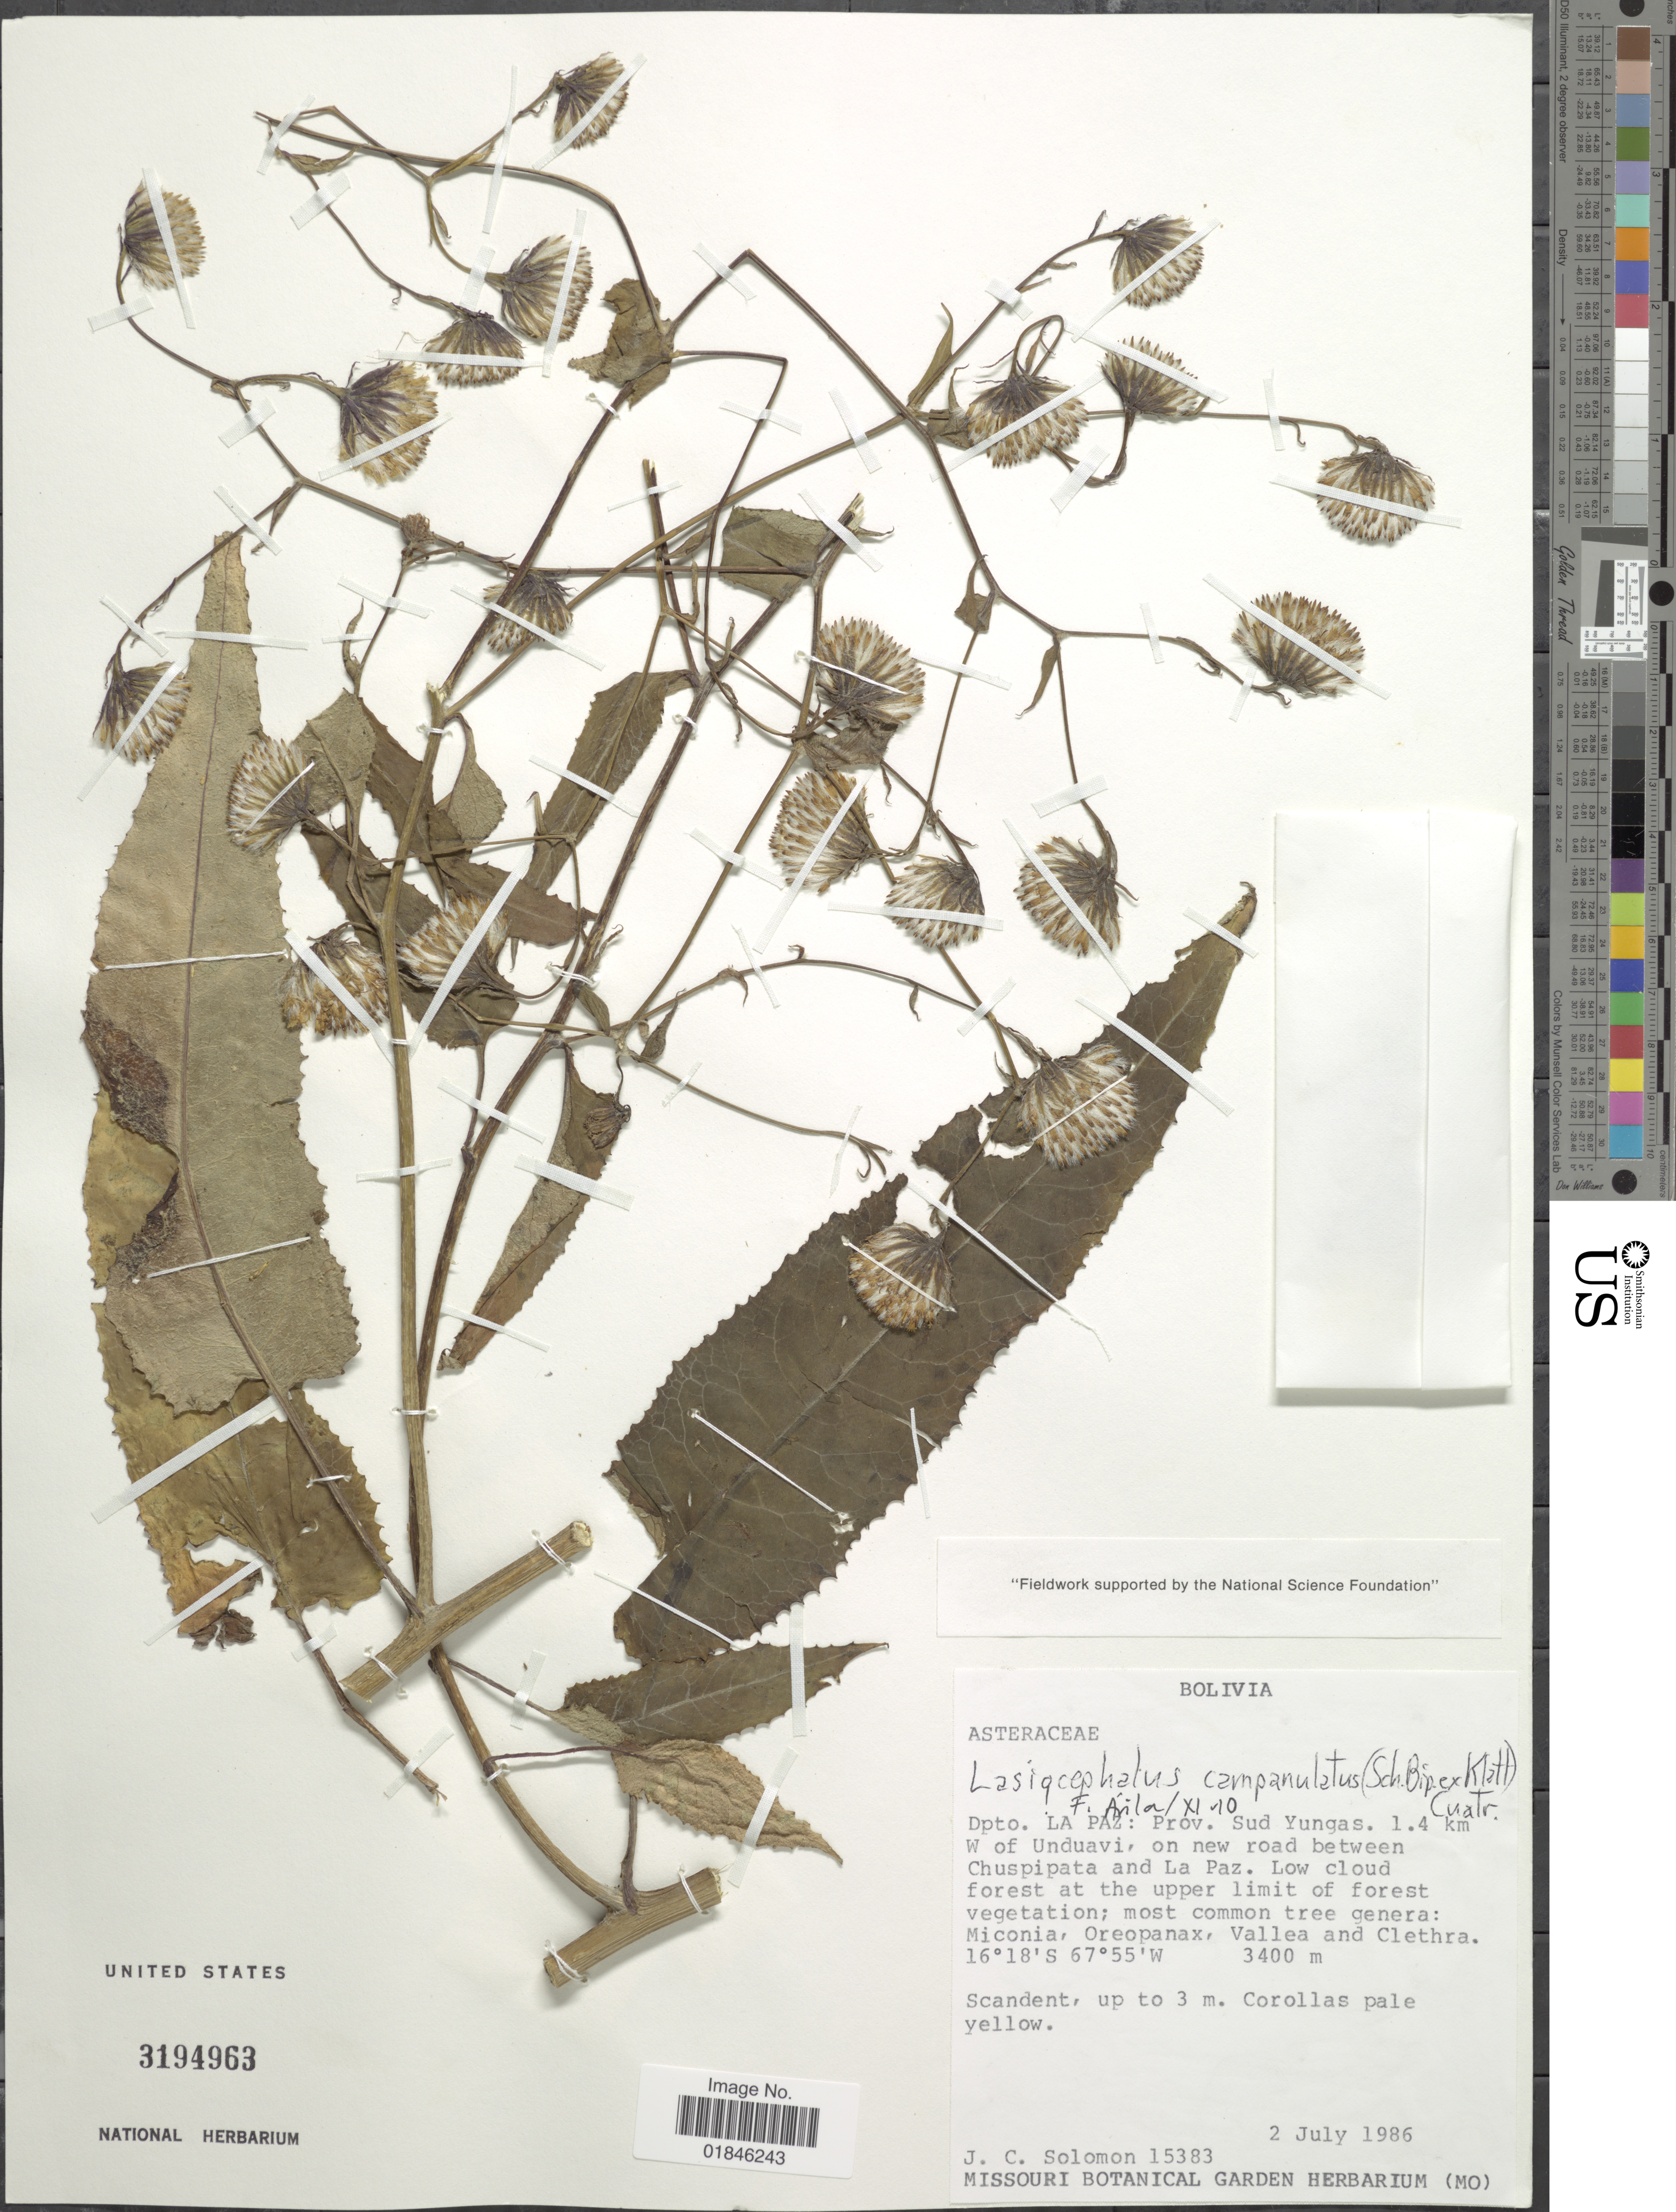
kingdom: Plantae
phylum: Tracheophyta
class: Magnoliopsida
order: Asterales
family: Asteraceae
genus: Senecio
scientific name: Senecio betonicifolius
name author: DC.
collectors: J. C. Solomon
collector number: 15383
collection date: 1986-07-02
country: Bolivia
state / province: La Paz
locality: Dpto. La Paz: Prov. Sud Yungas. 1.4 km W of Unduavi, on new road between Chuspipata and La Paz.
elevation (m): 3400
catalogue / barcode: US 3194963